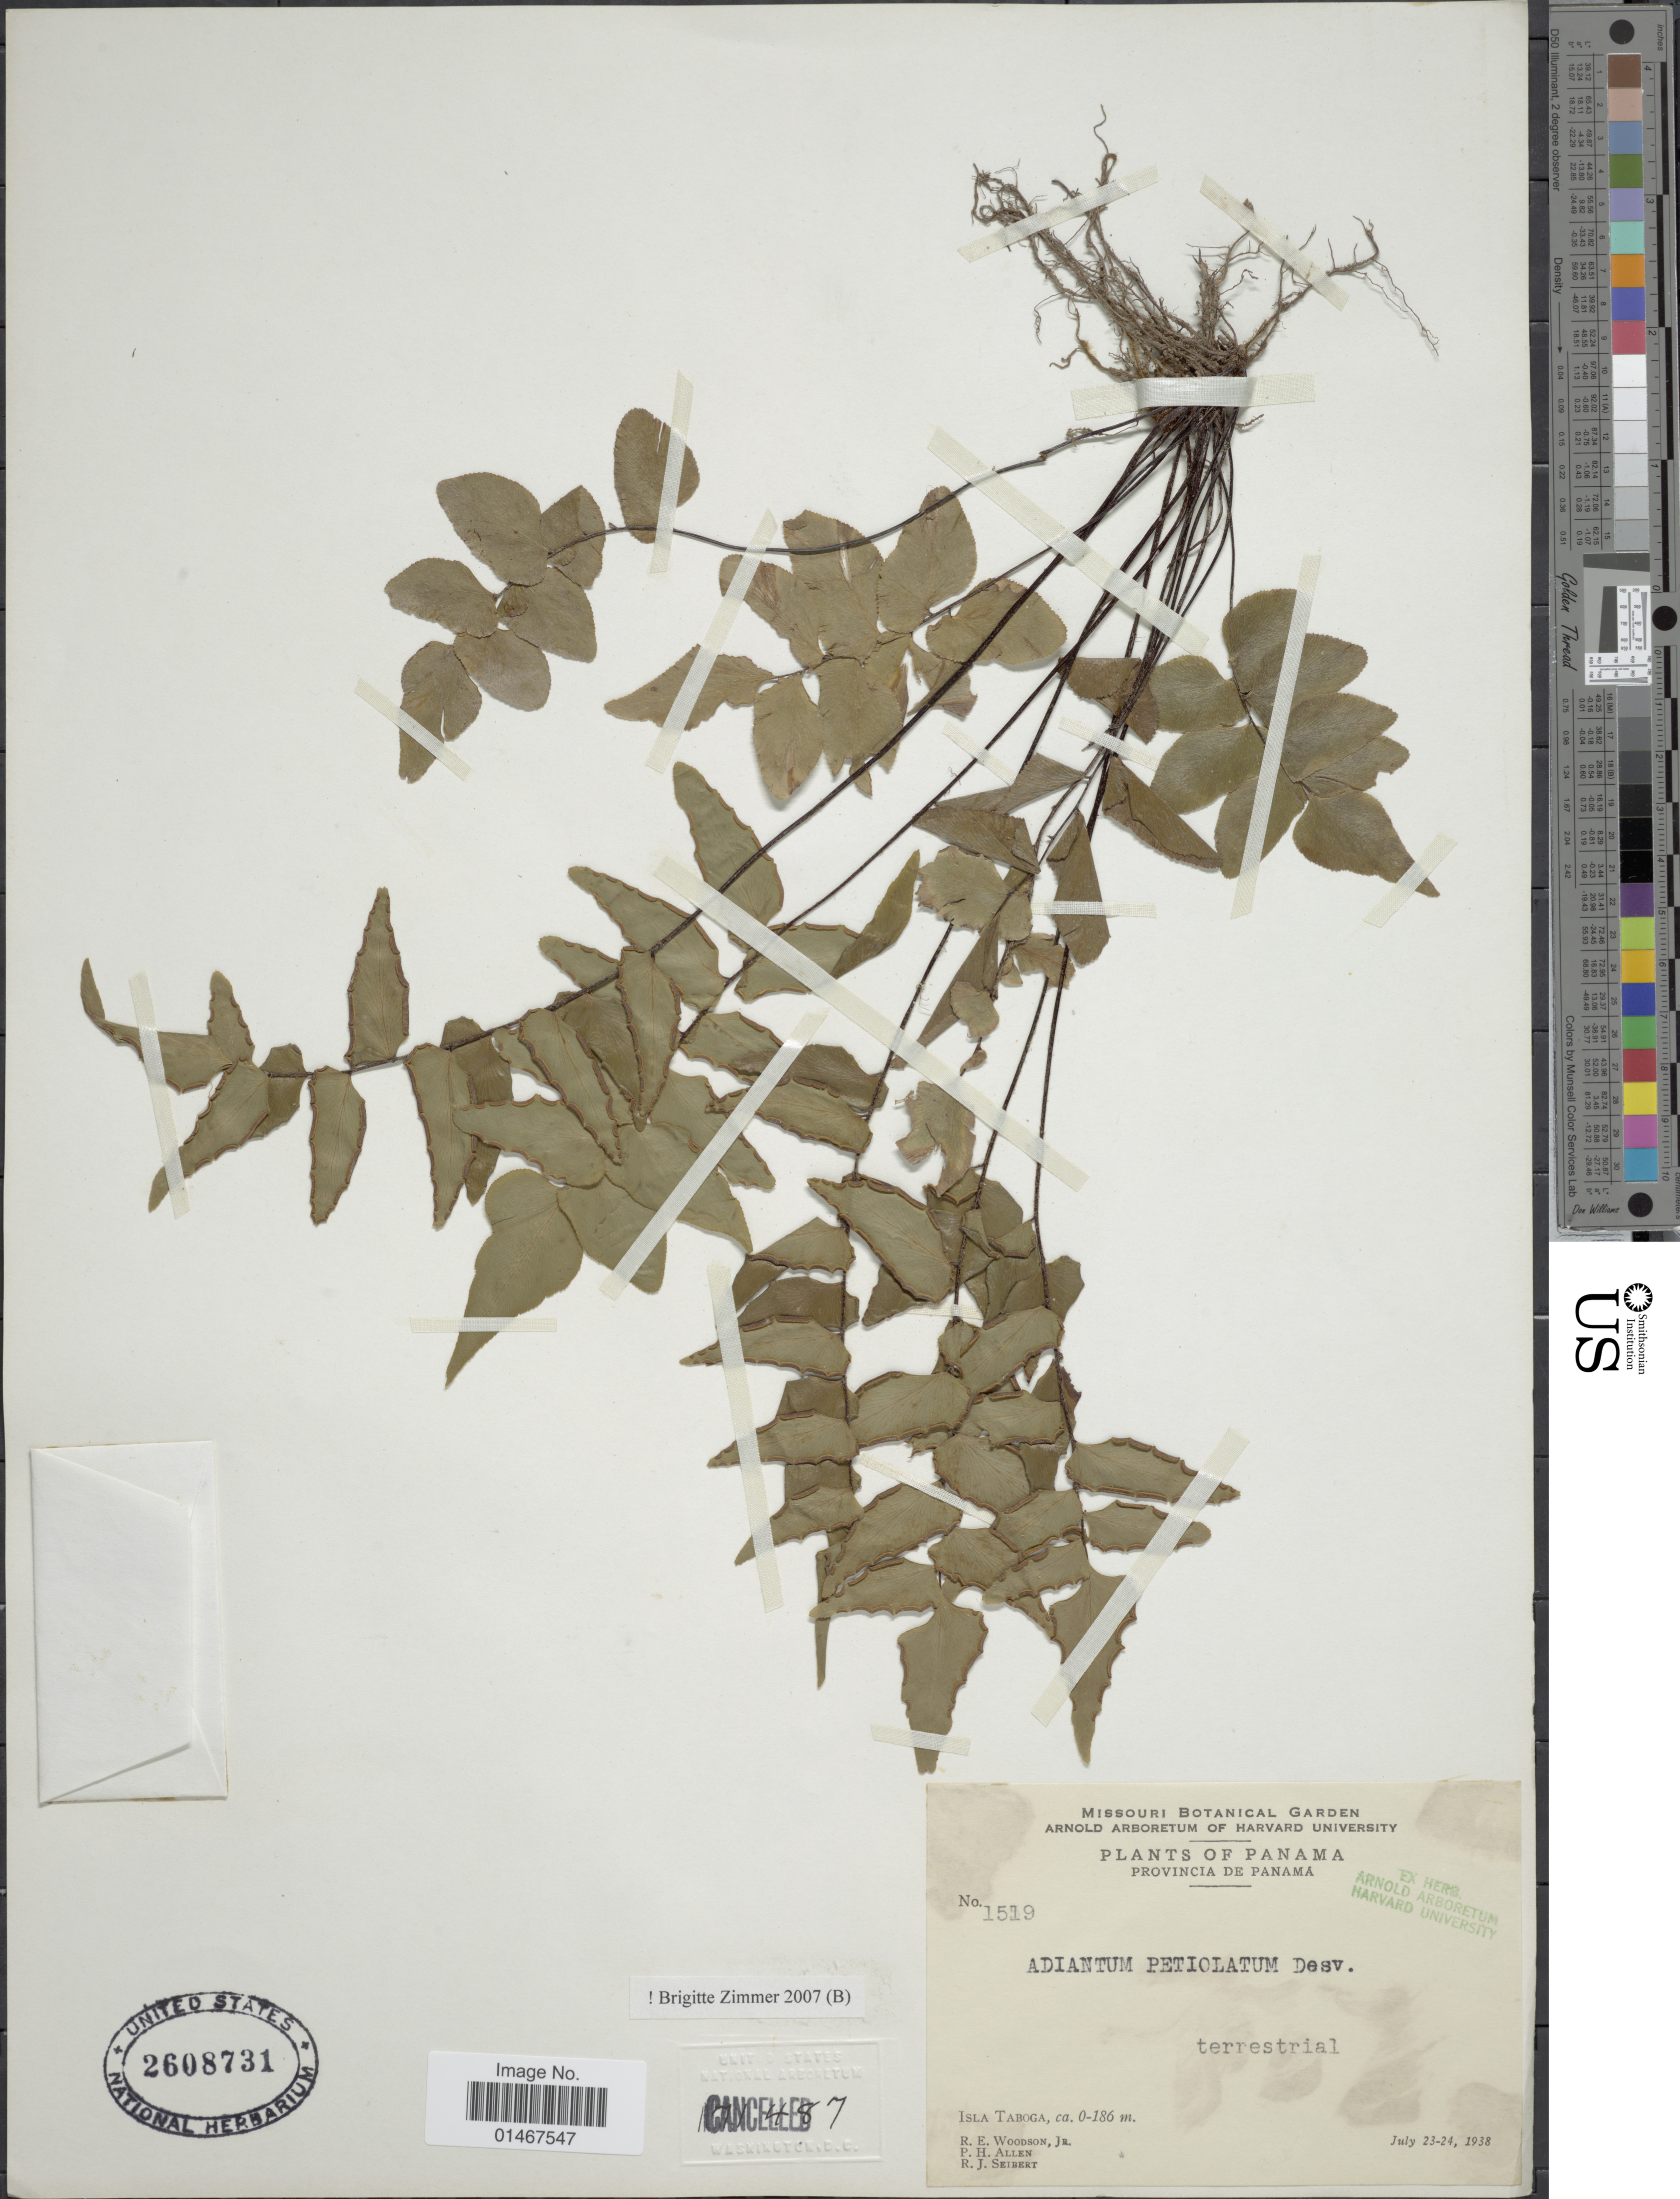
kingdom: Plantae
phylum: Tracheophyta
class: Polypodiopsida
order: Polypodiales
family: Pteridaceae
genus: Adiantum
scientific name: Adiantum petiolatum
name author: Desv.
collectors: R. E. Woodson, P. H. Allen & R. J. Seibert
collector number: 1519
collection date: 1938-07-23/1938-07-24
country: Panama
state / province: Panamá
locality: Provincia de Panama. Isla Taboga.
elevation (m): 0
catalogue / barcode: US 2608731